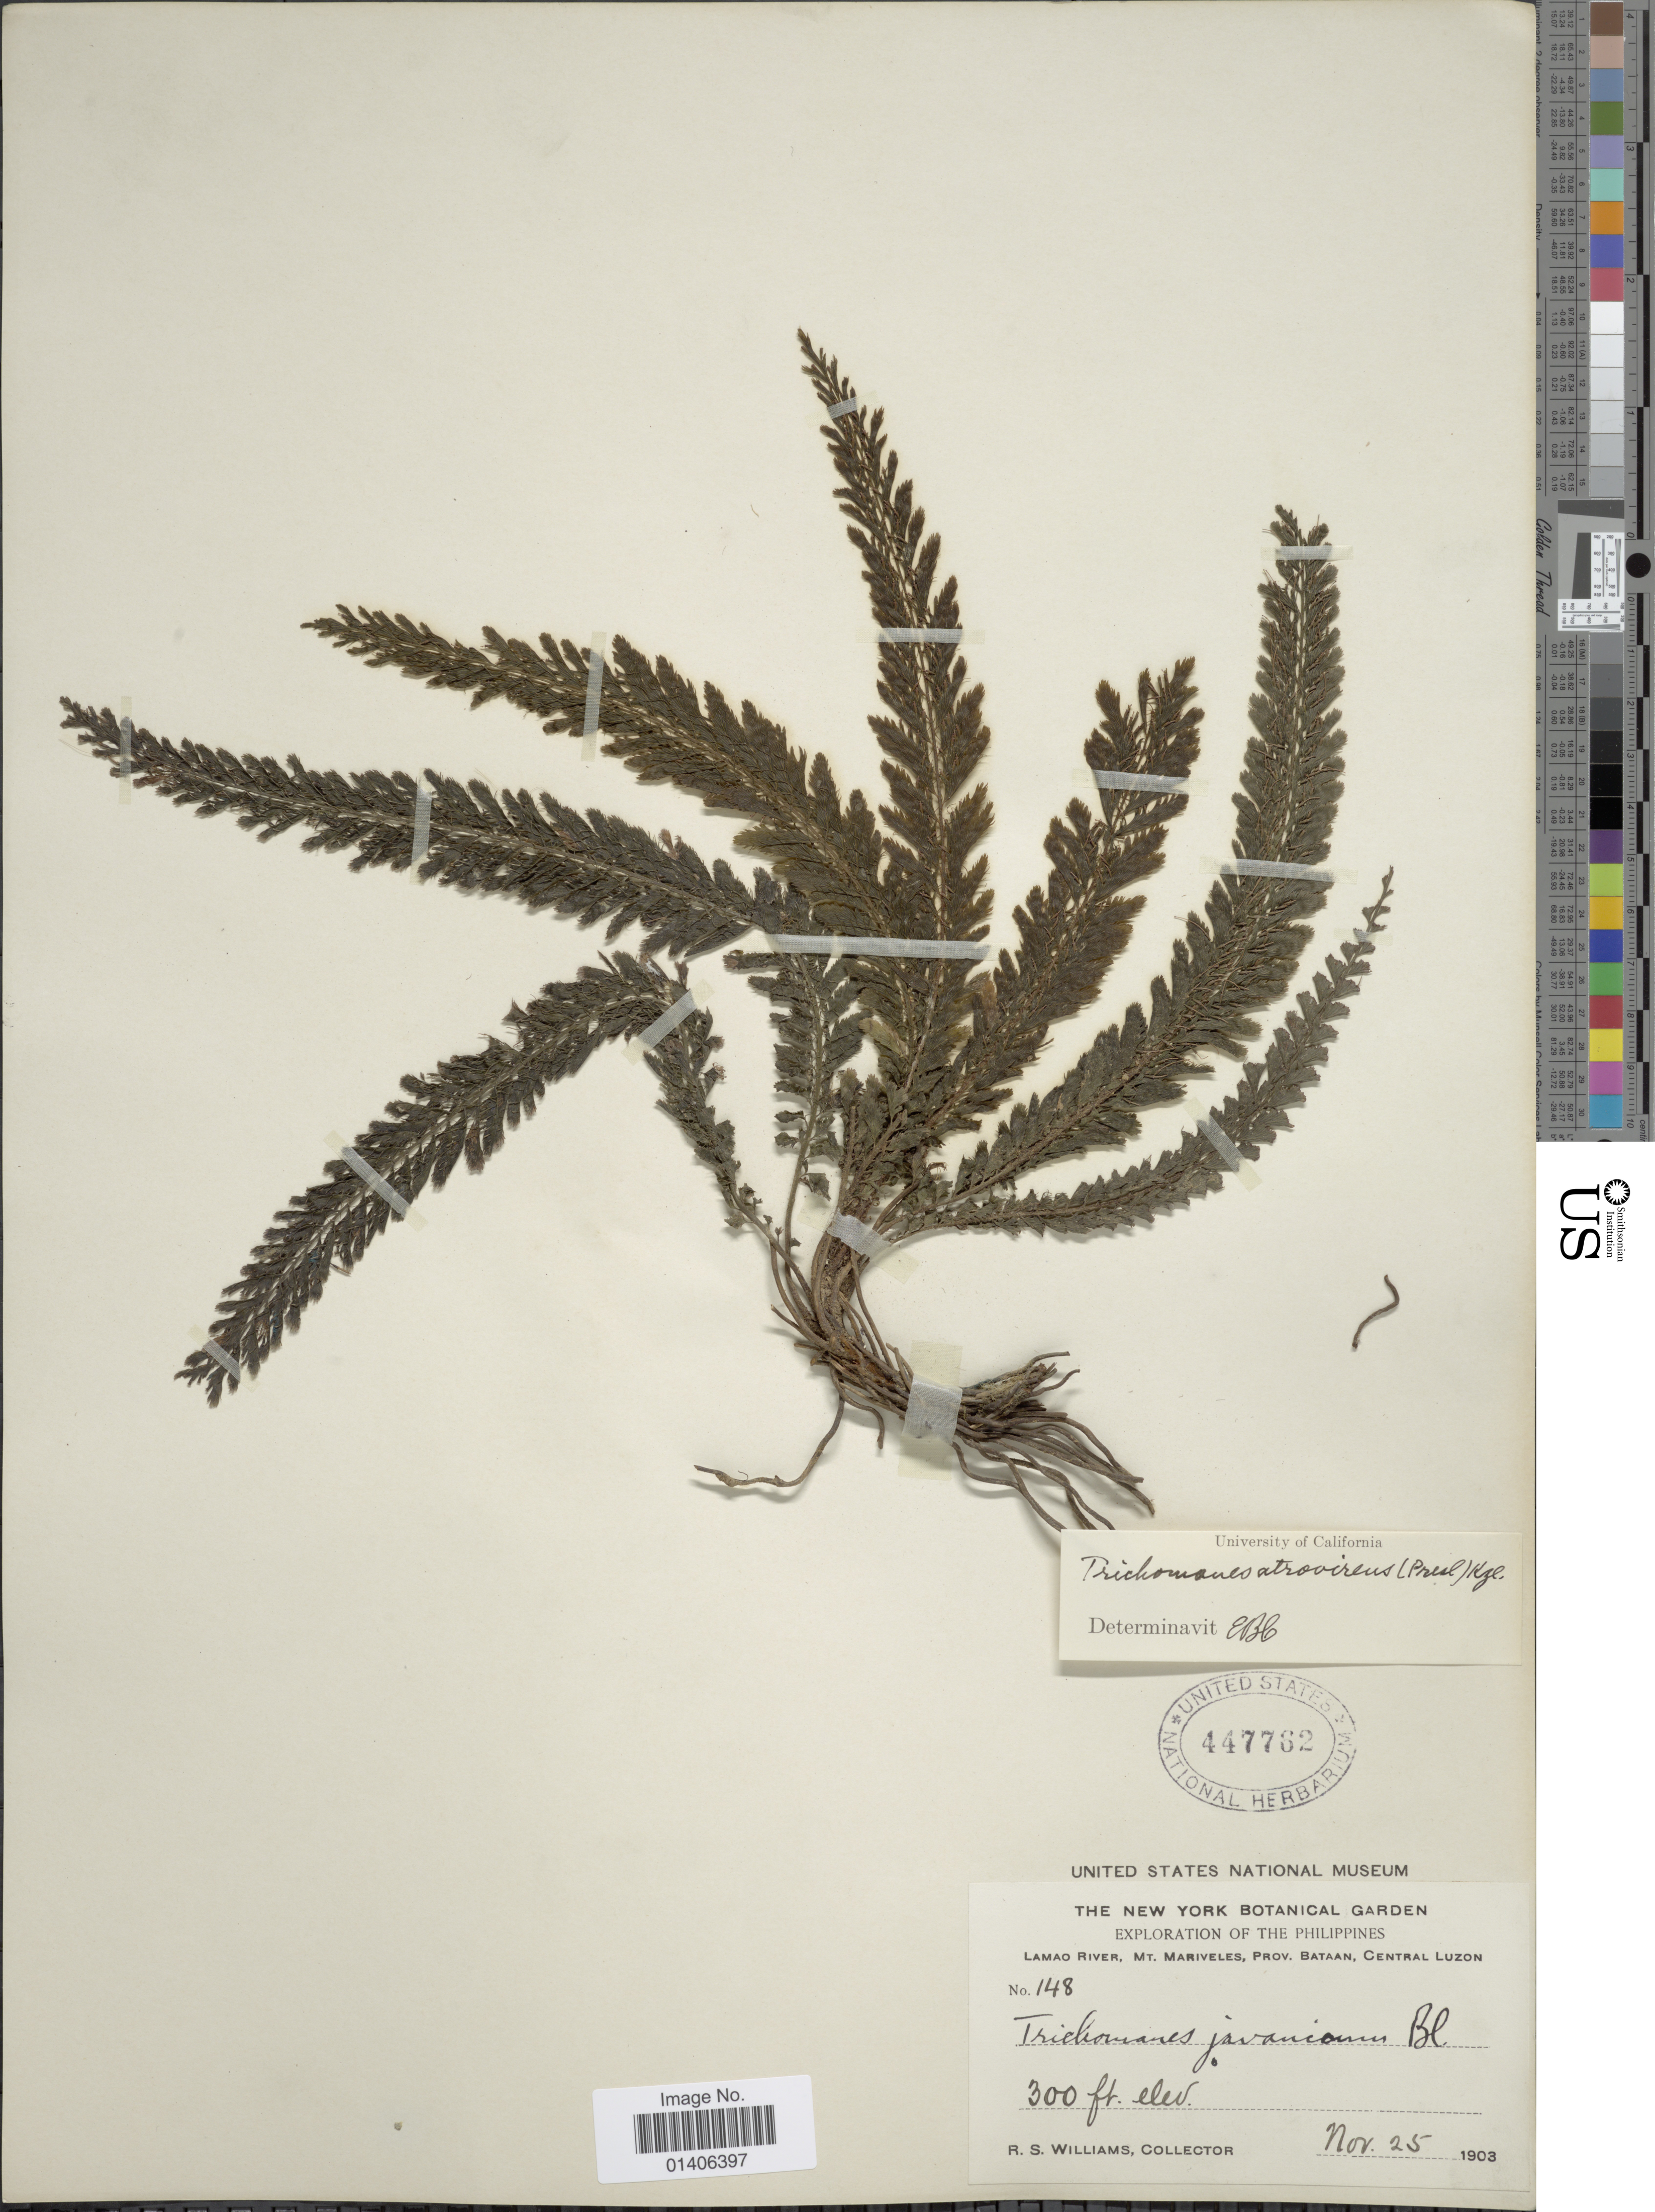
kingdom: Plantae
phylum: Tracheophyta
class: Polypodiopsida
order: Hymenophyllales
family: Hymenophyllaceae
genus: Cephalomanes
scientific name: Cephalomanes atrovirens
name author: C. Presl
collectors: R. S. Williams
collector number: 148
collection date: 1903-11-25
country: Philippines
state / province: Central Luzon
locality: Lamao River, Mt Mariveles, Prov. Bataan, Central Luzon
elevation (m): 91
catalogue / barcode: US 447762